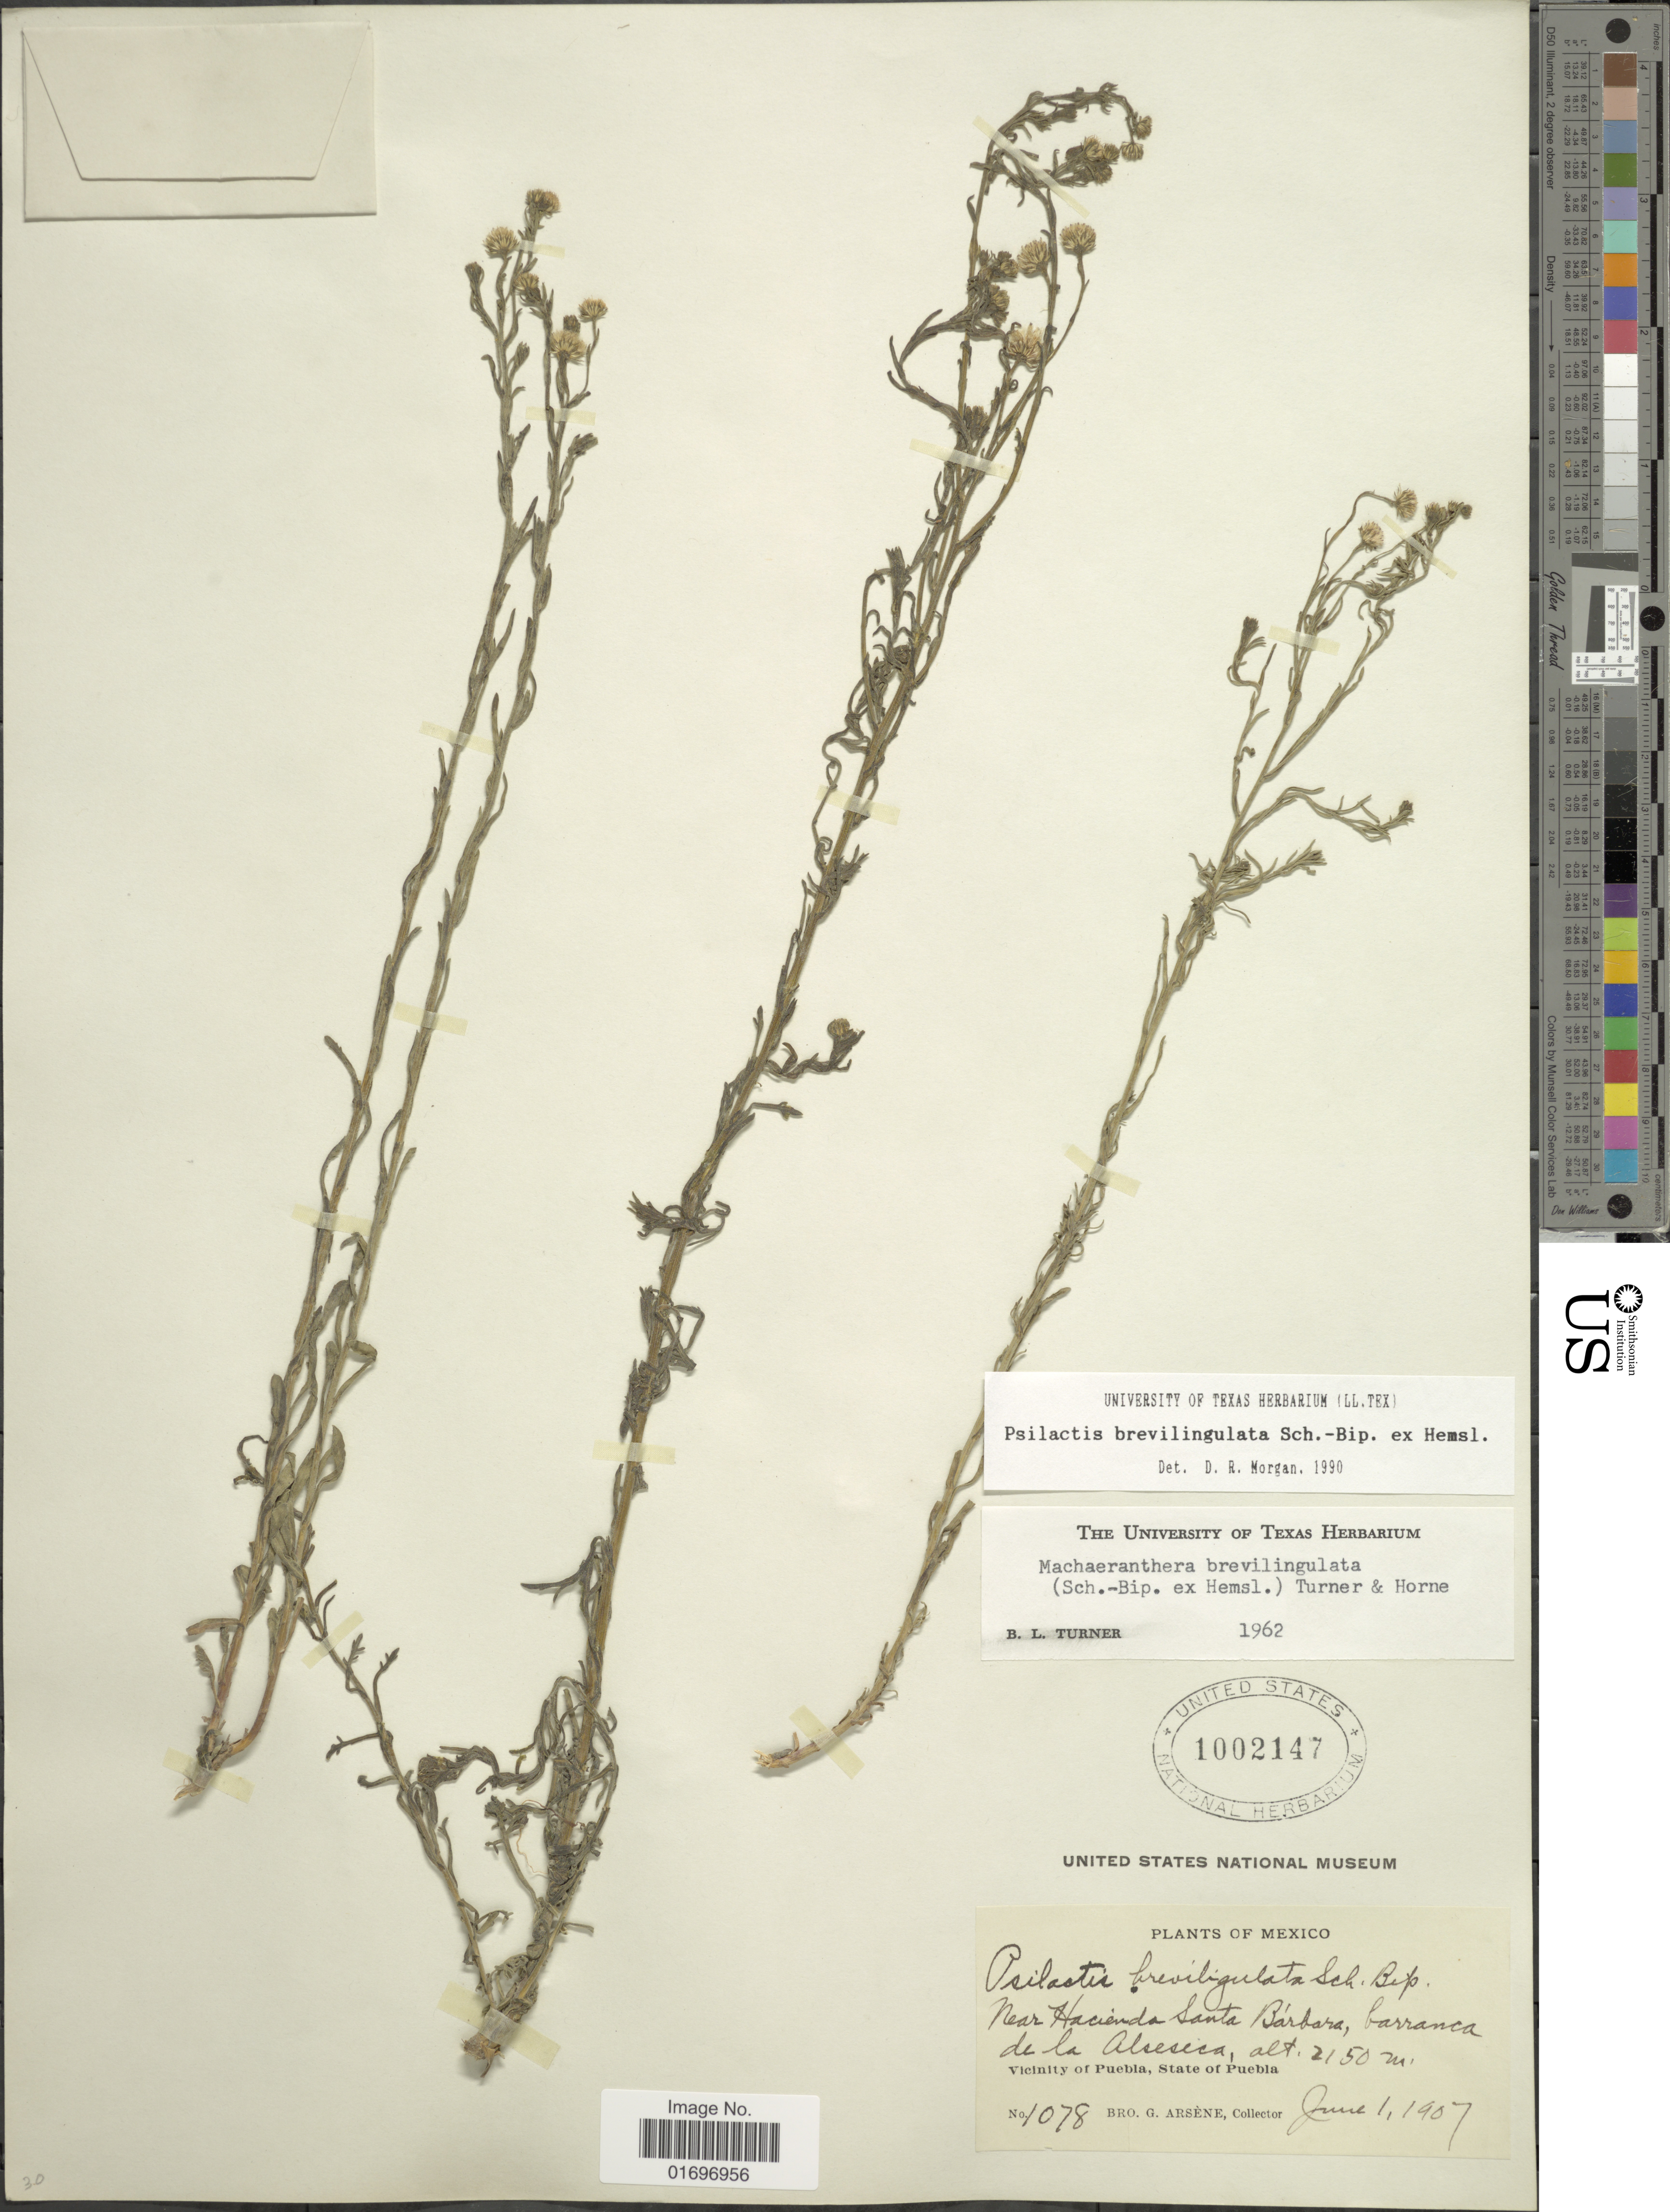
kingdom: Plantae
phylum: Tracheophyta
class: Magnoliopsida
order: Asterales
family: Asteraceae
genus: Psilactis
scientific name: Psilactis brevilingulata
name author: Sch. Bip. ex Hemsl.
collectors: Bro. G. Arsène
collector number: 1078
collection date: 1907-06-01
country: Mexico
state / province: Puebla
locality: Near Hacienda Santa Bar'bara, barranca de la Alseseca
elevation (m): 2150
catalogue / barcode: US 1002147